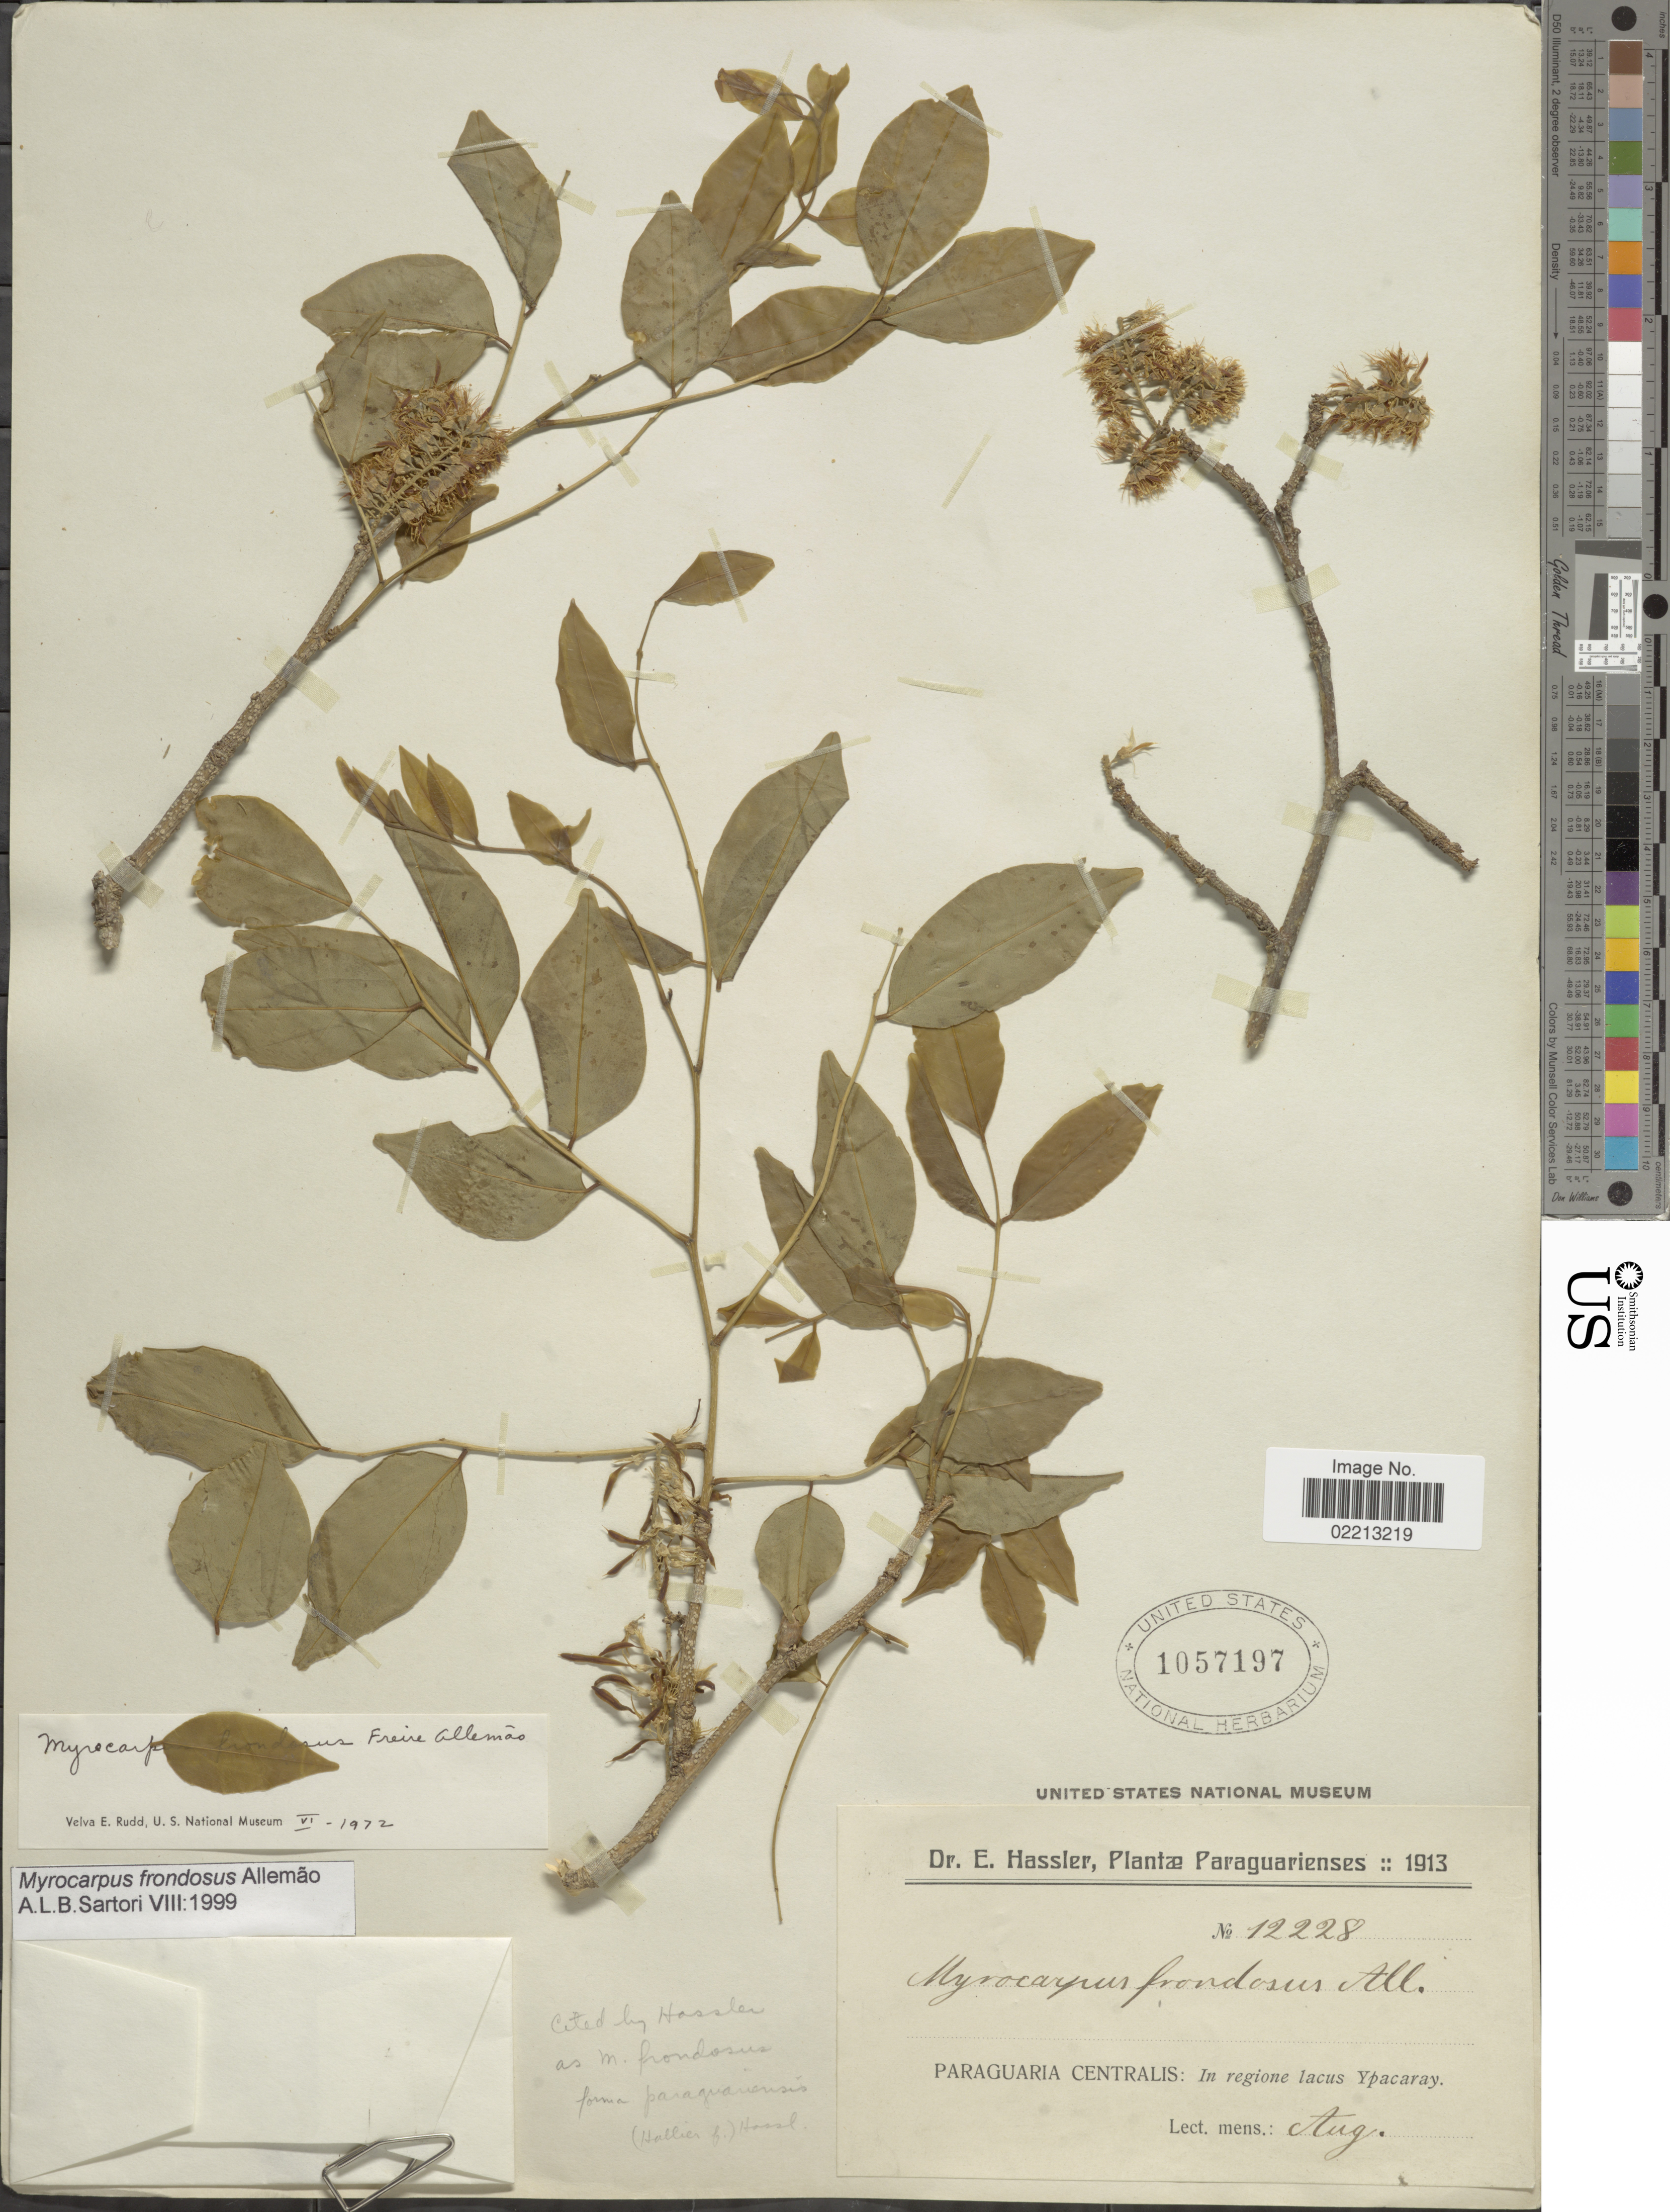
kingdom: Plantae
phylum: Tracheophyta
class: Magnoliopsida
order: Fabales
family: Fabaceae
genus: Myrocarpus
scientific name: Myrocarpus frondosus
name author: Allemão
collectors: E. Hassler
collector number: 12228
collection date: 1913-08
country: Paraguay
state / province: Paraguari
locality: Paraguaria Centralis: in regione lacus Ypacaray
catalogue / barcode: US 1057197